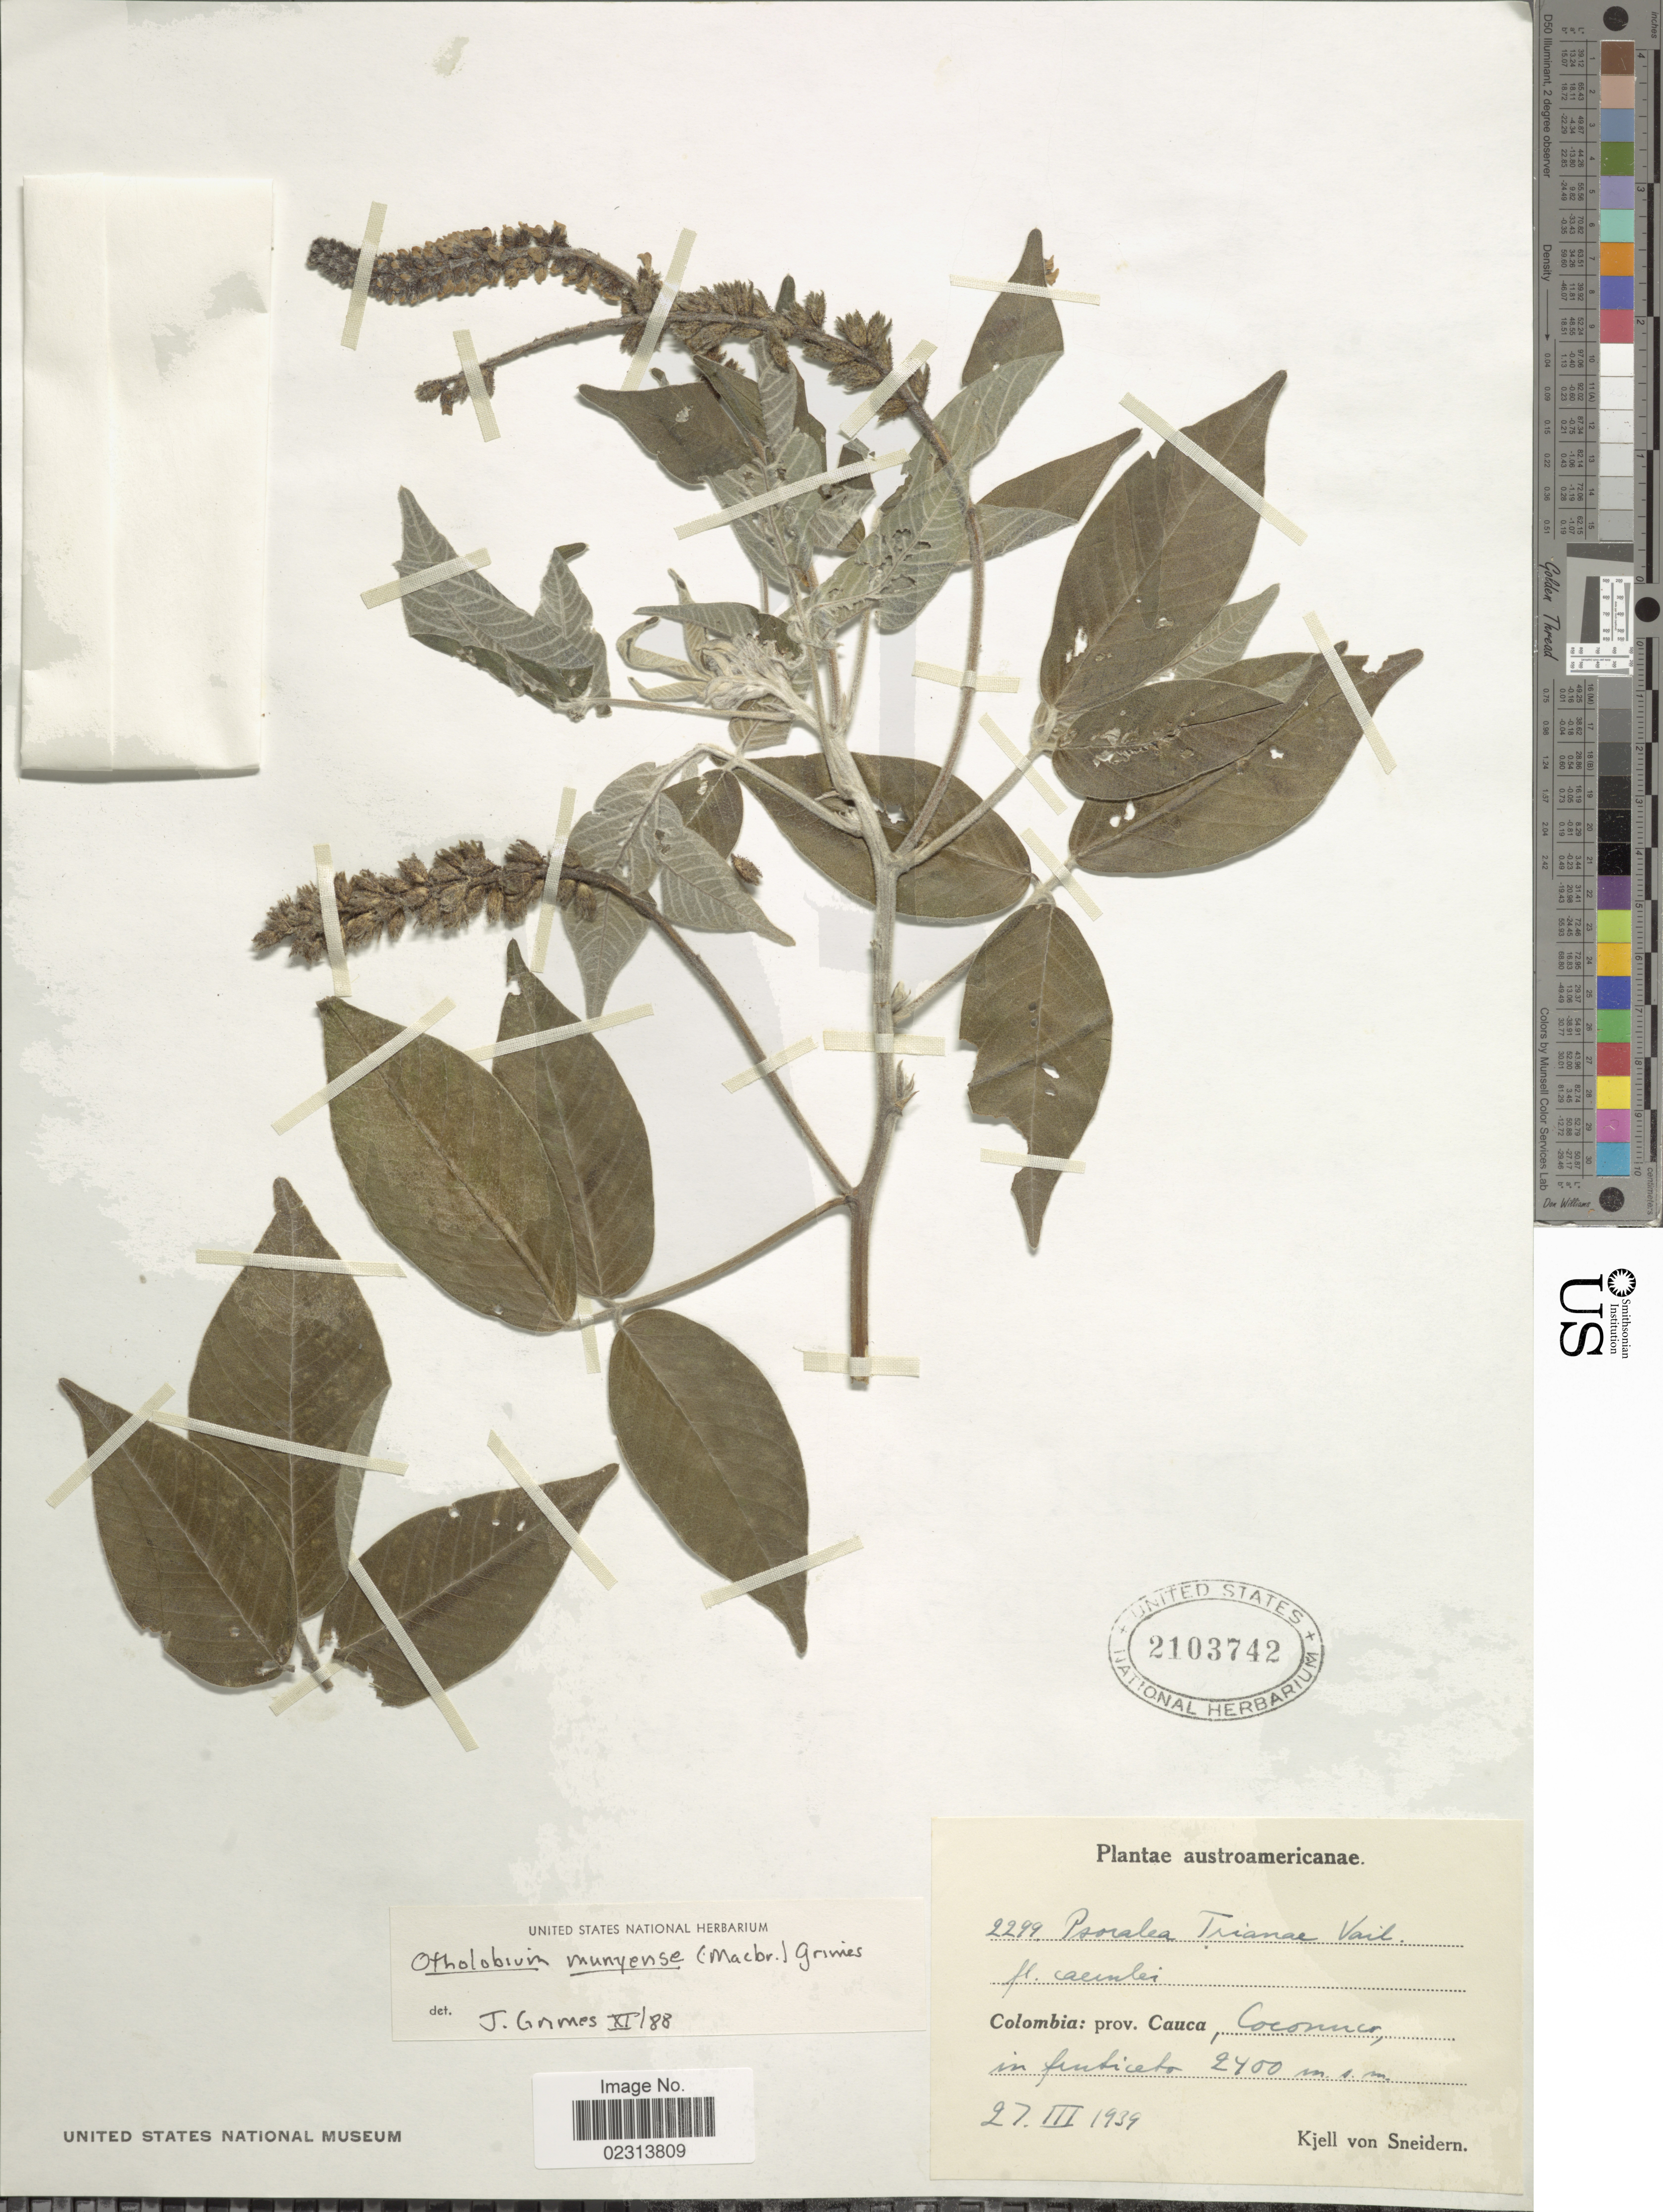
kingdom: Plantae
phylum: Tracheophyta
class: Magnoliopsida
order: Fabales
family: Fabaceae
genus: Otholobium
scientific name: Otholobium munyense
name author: (J.F. Macbr.) J.W. Grimes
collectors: K. von Sneidern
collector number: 2299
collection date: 1934-03-27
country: Colombia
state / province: Cauca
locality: Prov. Cauca, Coconuco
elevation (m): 2400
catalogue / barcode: US 2103742